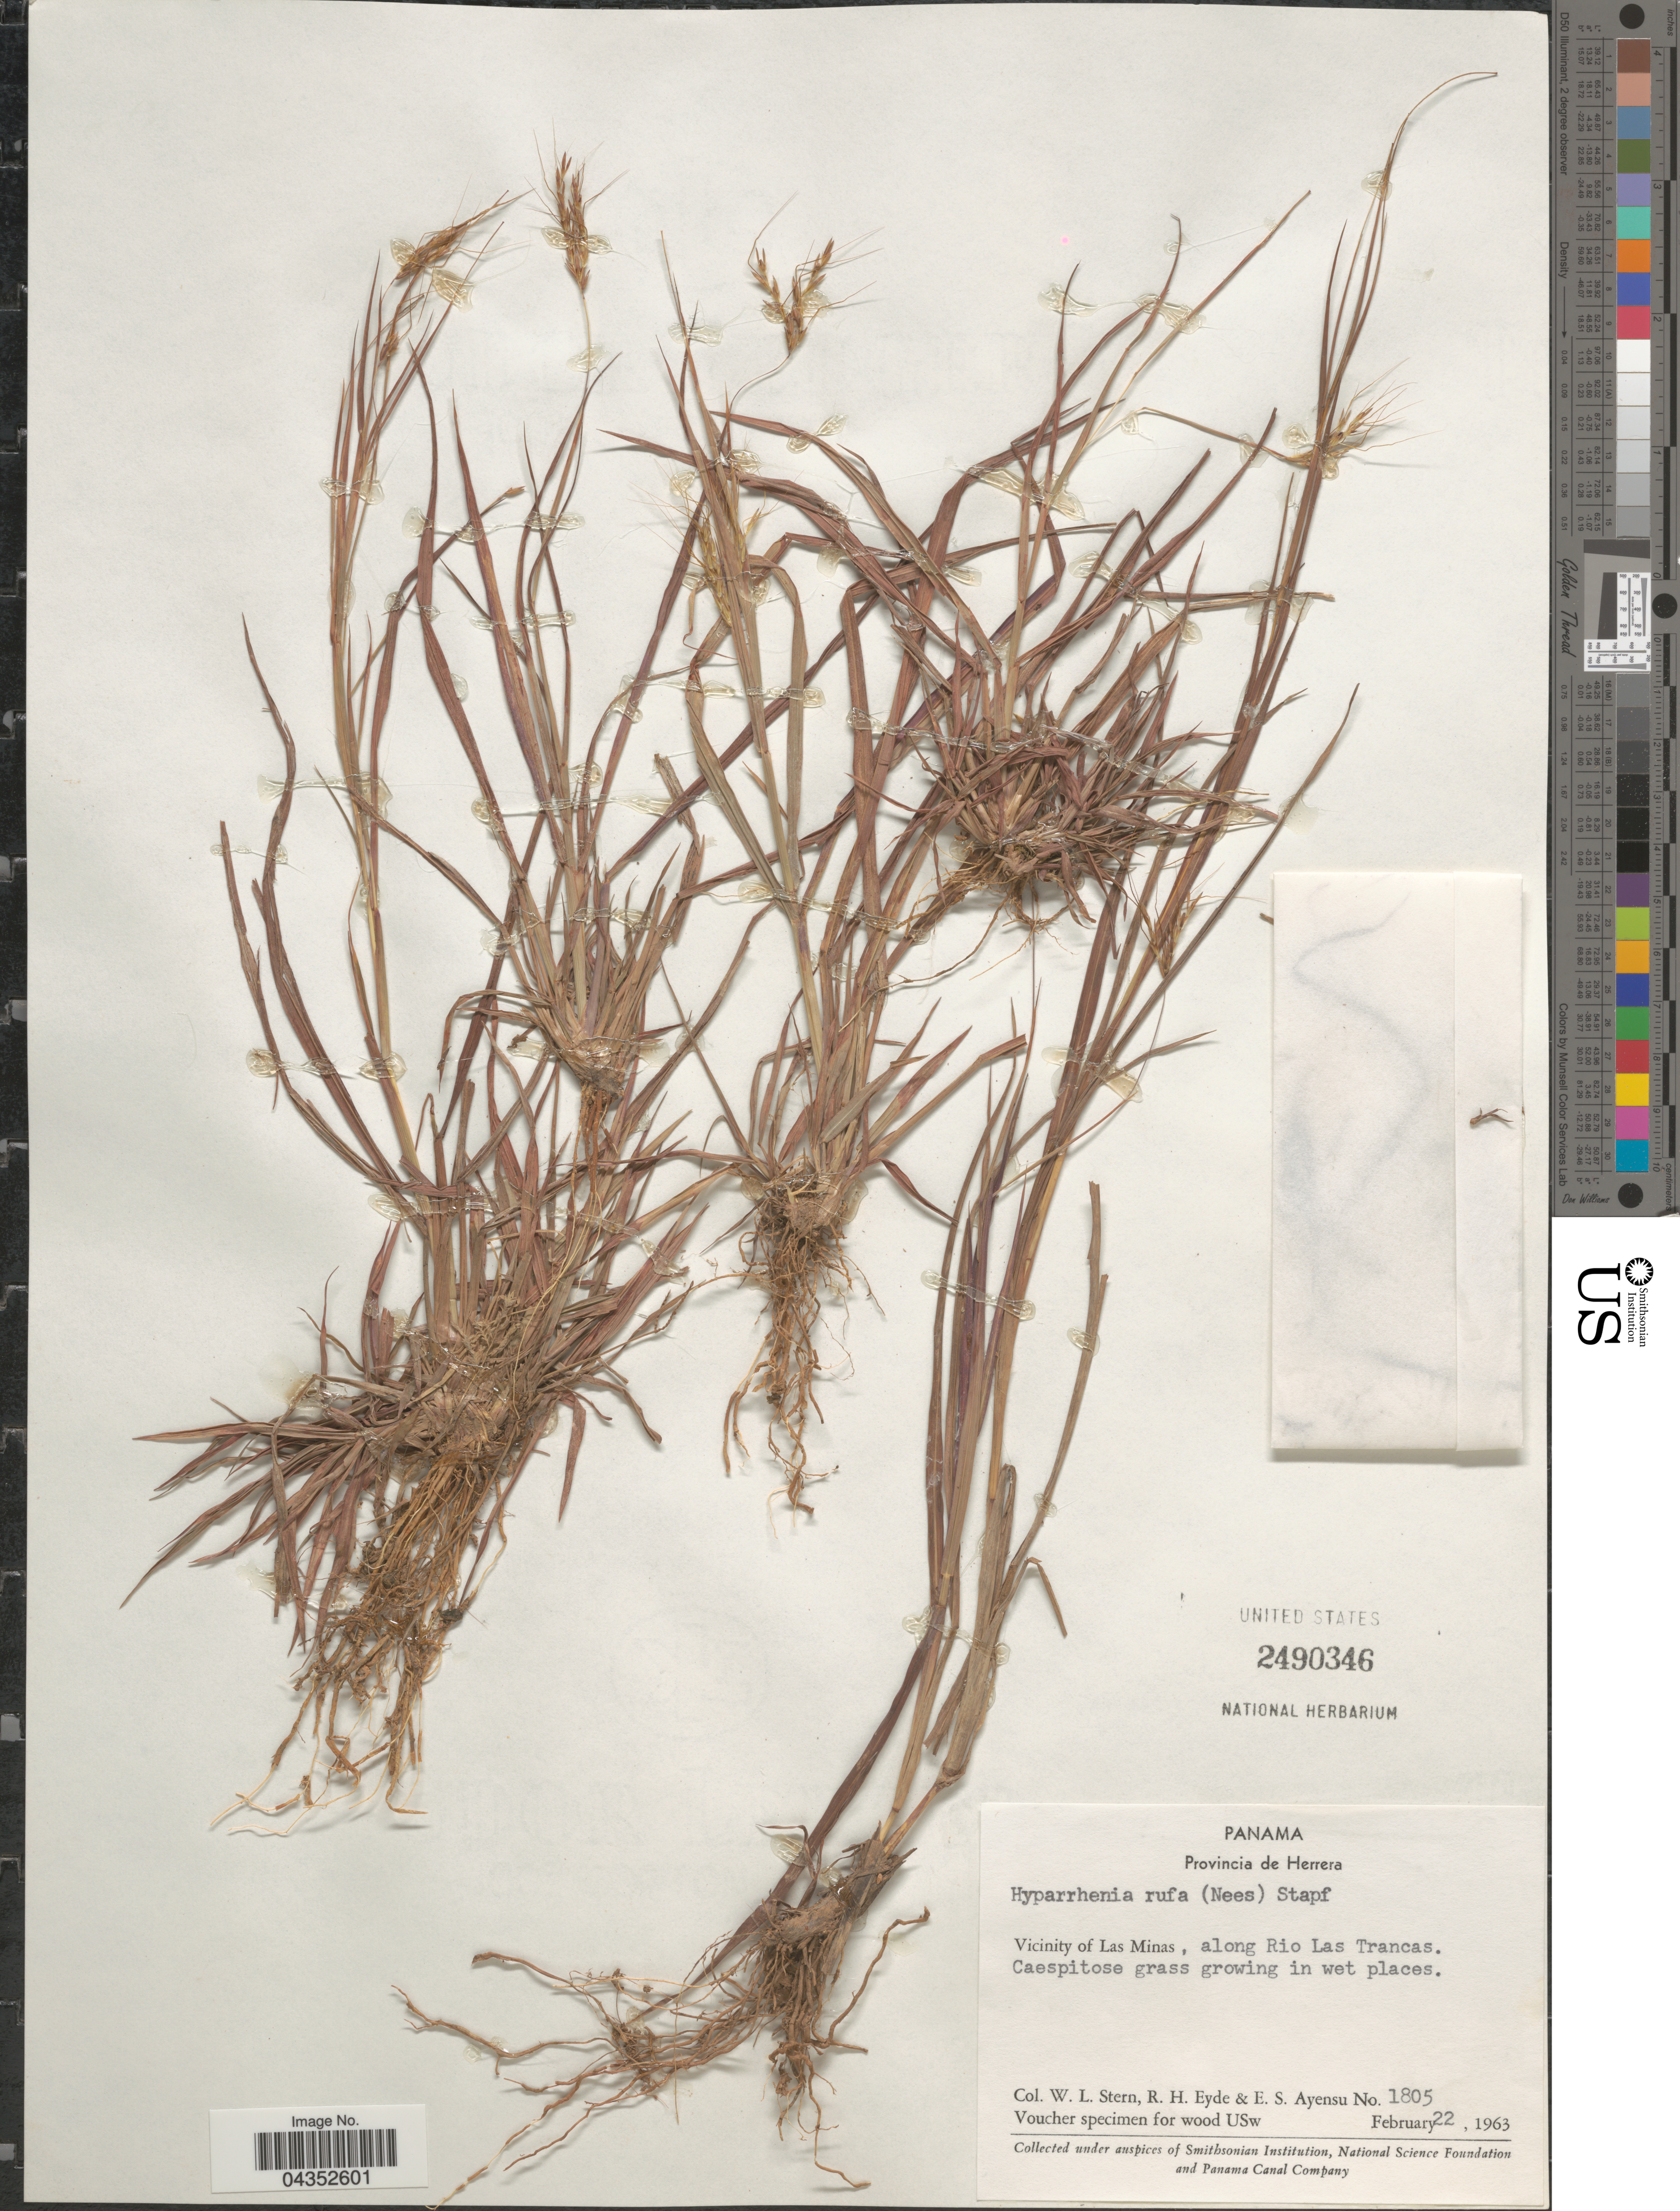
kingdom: Plantae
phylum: Tracheophyta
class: Liliopsida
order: Poales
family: Poaceae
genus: Hyparrhenia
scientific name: Hyparrhenia rufa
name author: (Nees) Stapf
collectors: W. L. Stern, R. H. Eyde & E. S. Ayensu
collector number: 1805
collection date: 1963-02-22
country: Panama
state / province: Herrera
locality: Vicinity of Las Minas, along Rio Las Trancas.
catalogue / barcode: US 2490346